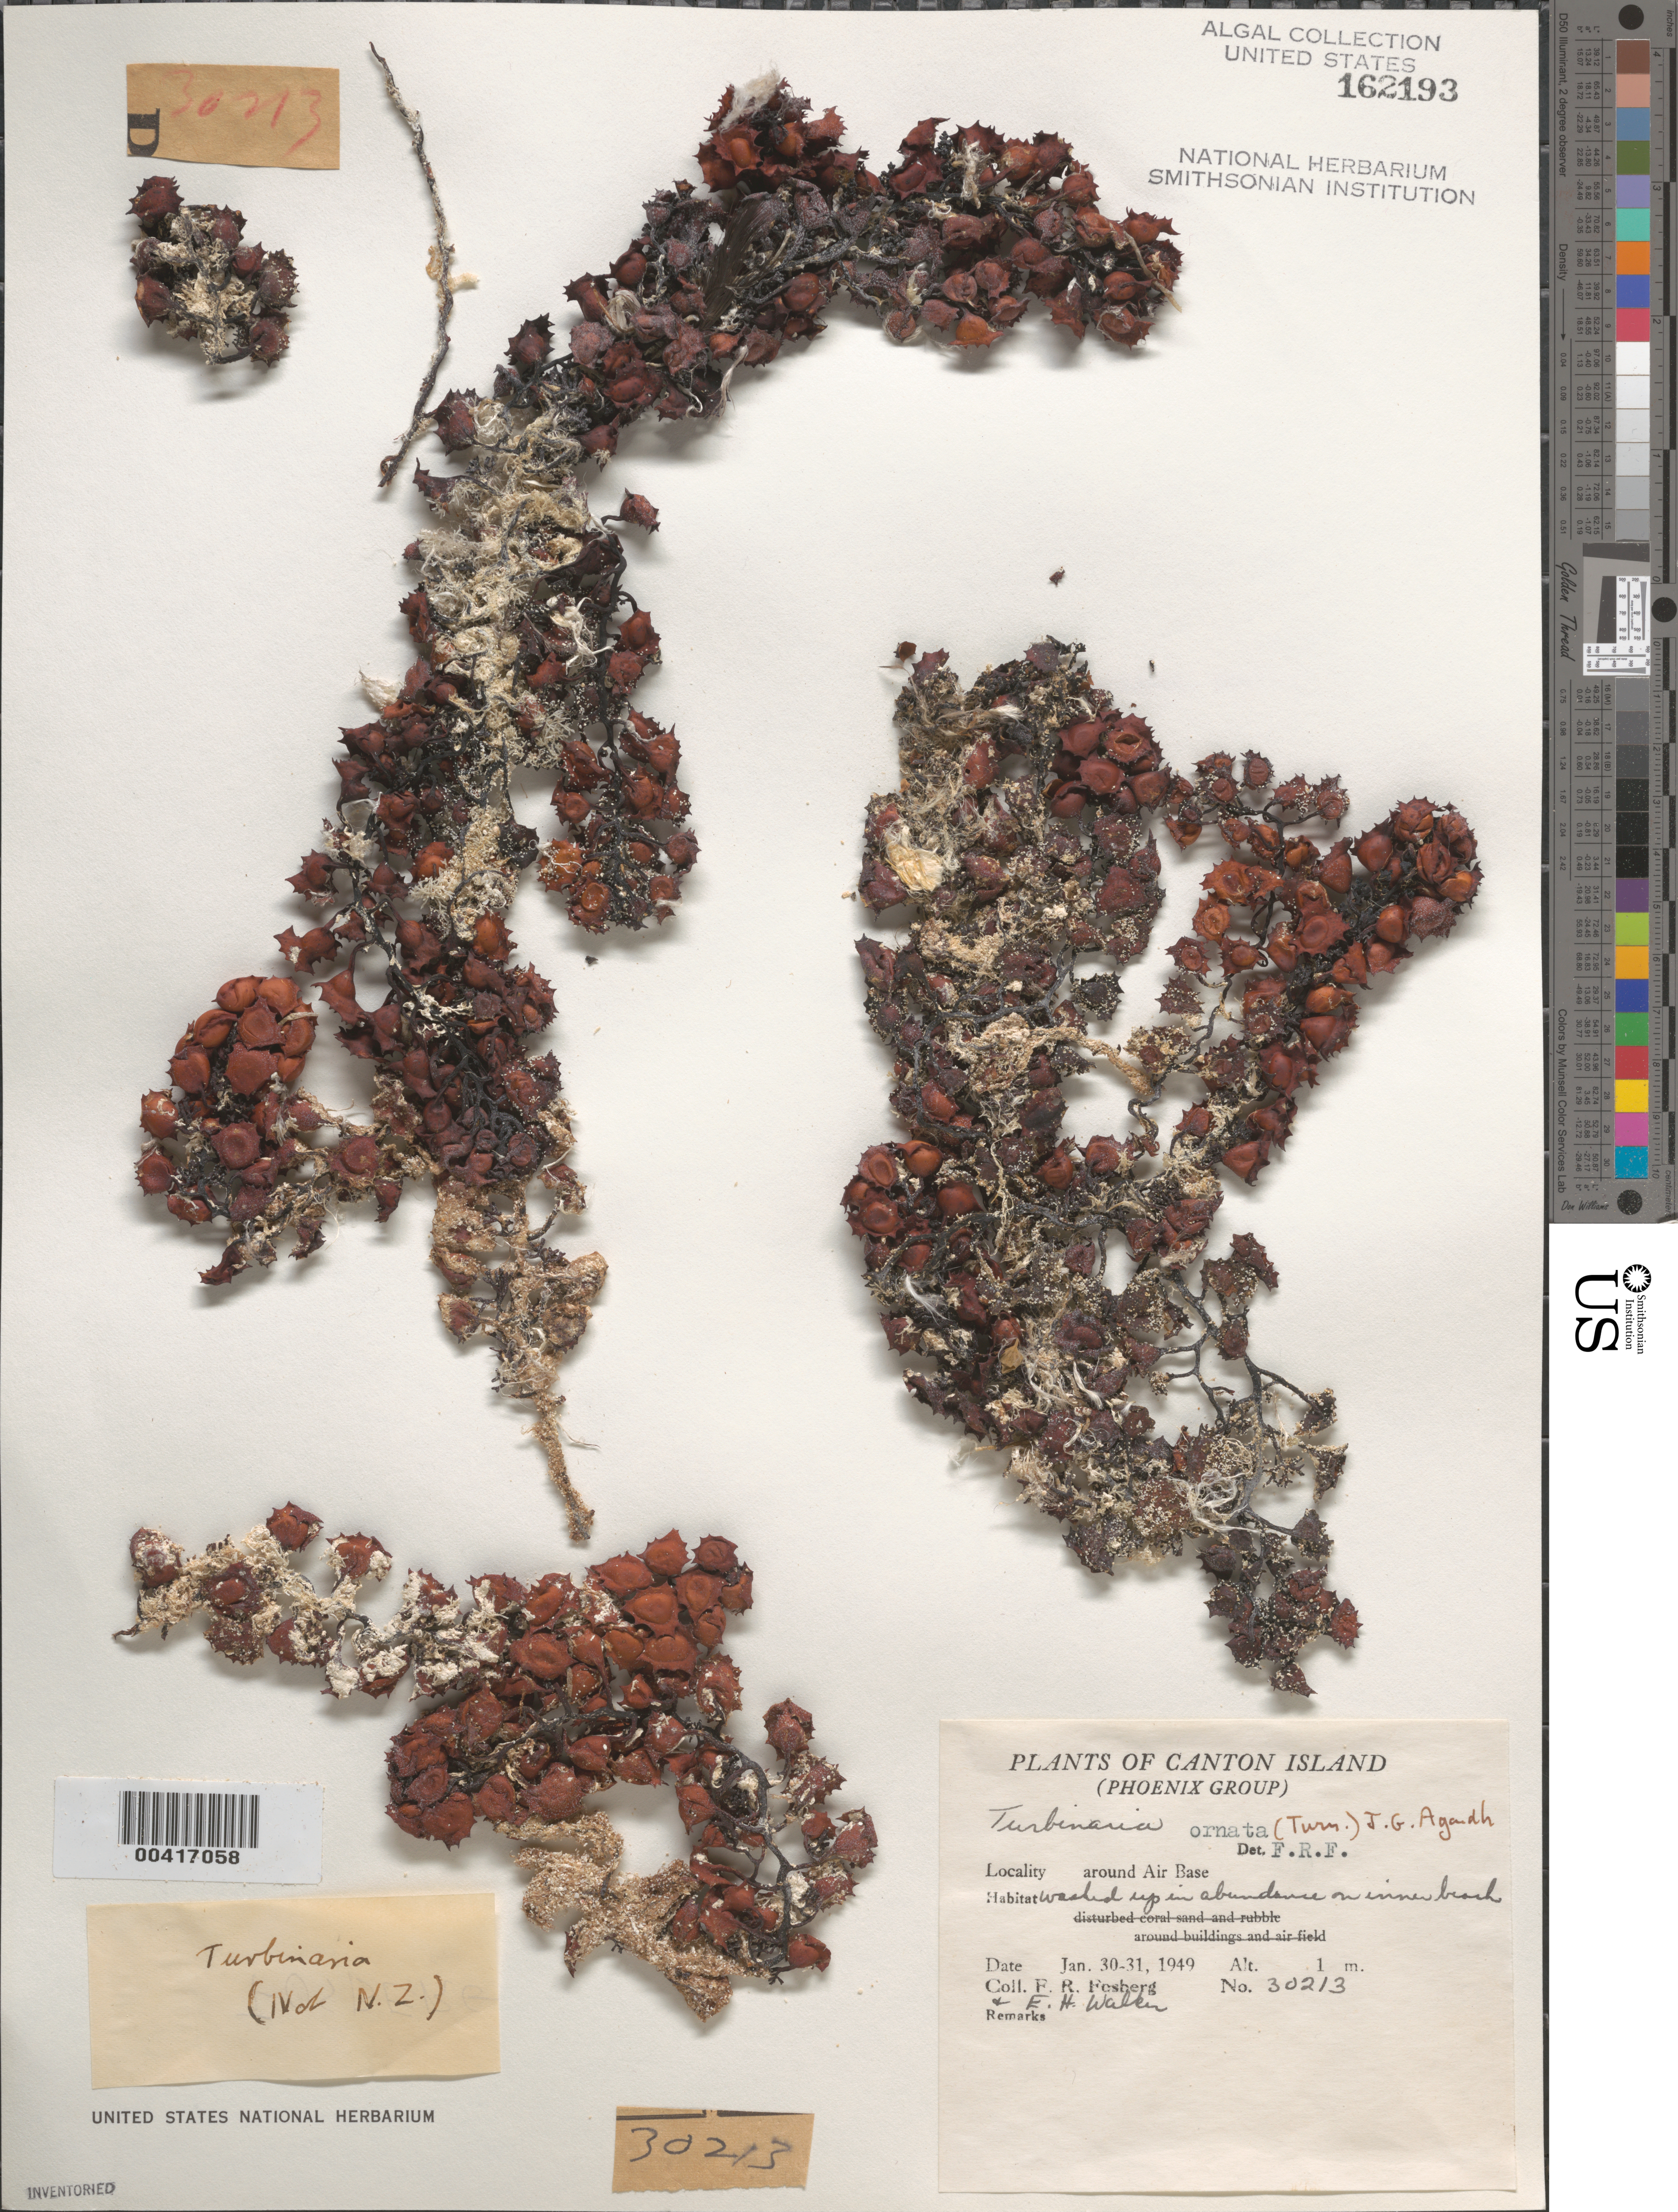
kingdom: Chromista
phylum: Ochrophyta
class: Phaeophyceae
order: Fucales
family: Sargassaceae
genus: Turbinaria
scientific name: Turbinaria ornata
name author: (Turner) J. Agardh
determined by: Fosberg, F. R.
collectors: F. R. Fosberg & E. H. Walker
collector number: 30213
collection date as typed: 30 Jan 1949 TO 31 Jan 1949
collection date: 1949-01-30/1949-01-31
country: Kiribati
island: Kanton (Canton) Atoll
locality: Air base area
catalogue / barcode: US 162193